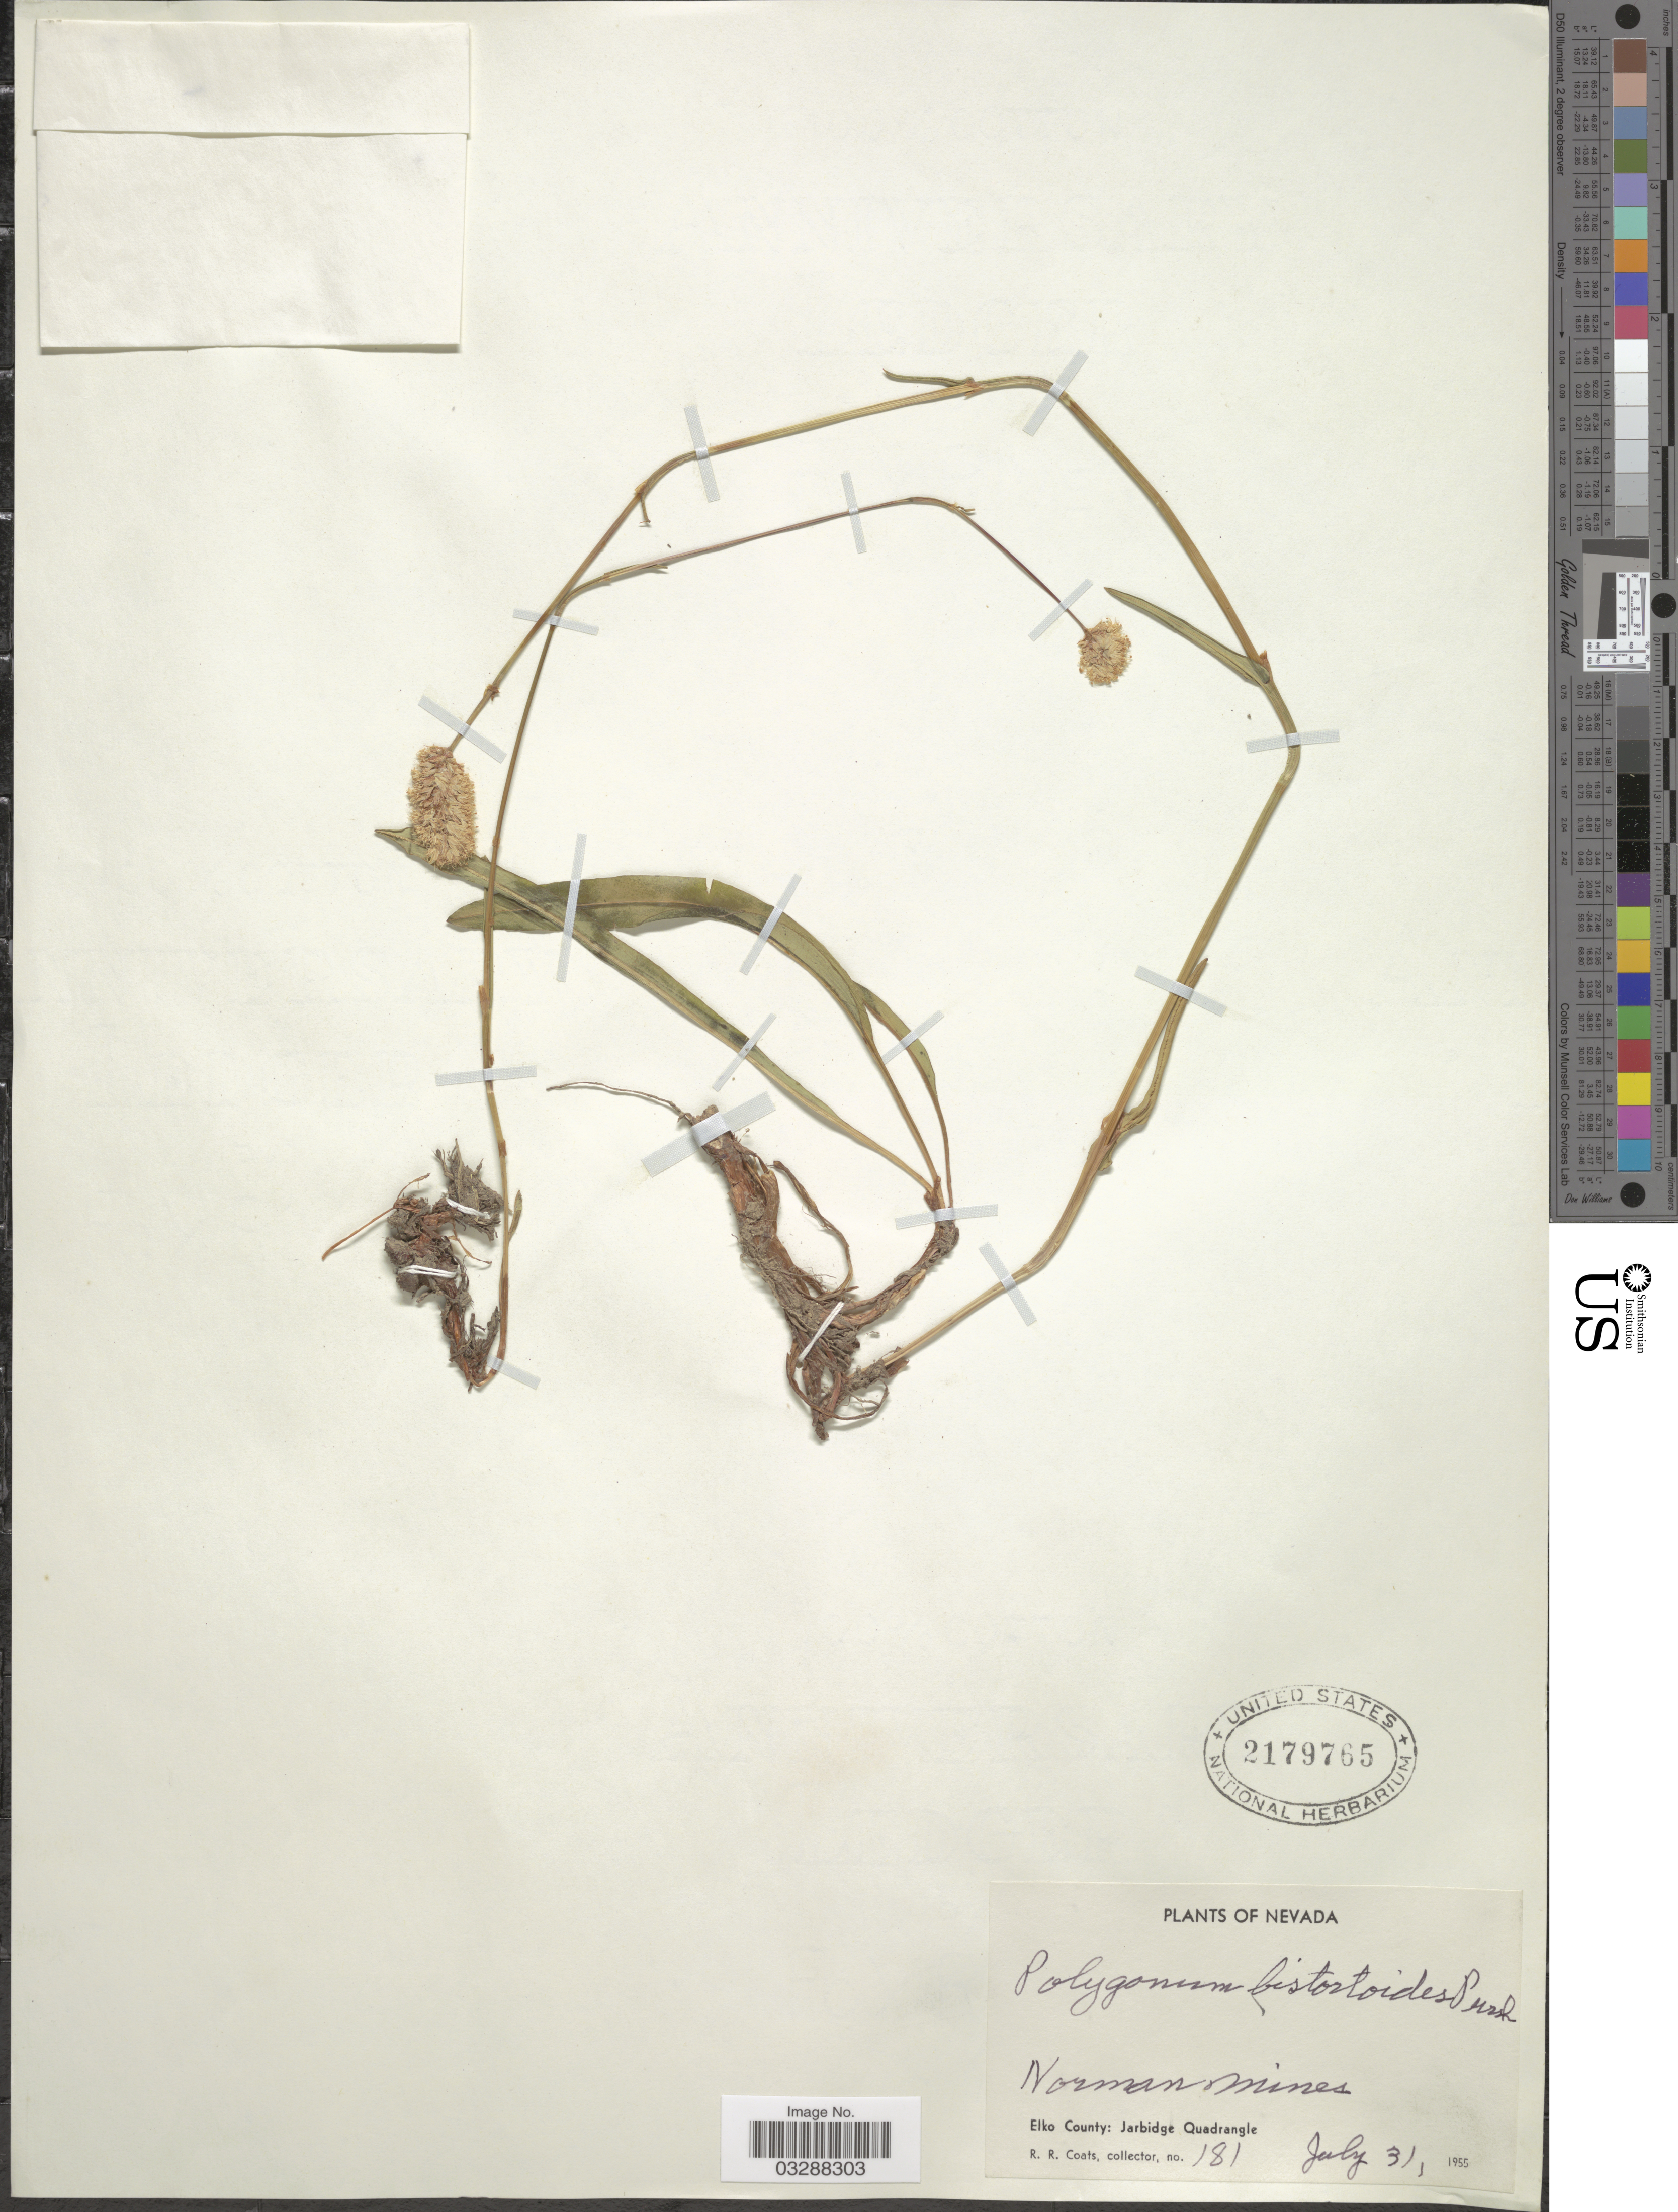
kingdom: Plantae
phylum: Tracheophyta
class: Magnoliopsida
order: Caryophyllales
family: Polygonaceae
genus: Bistorta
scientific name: Bistorta bistortoides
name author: (Pursh) Small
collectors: R. Coats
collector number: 181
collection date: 1955-07-31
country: United States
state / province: Nevada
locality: Norman Mines, Elko County: Jarbidge Quadrangle.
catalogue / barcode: US 2179765